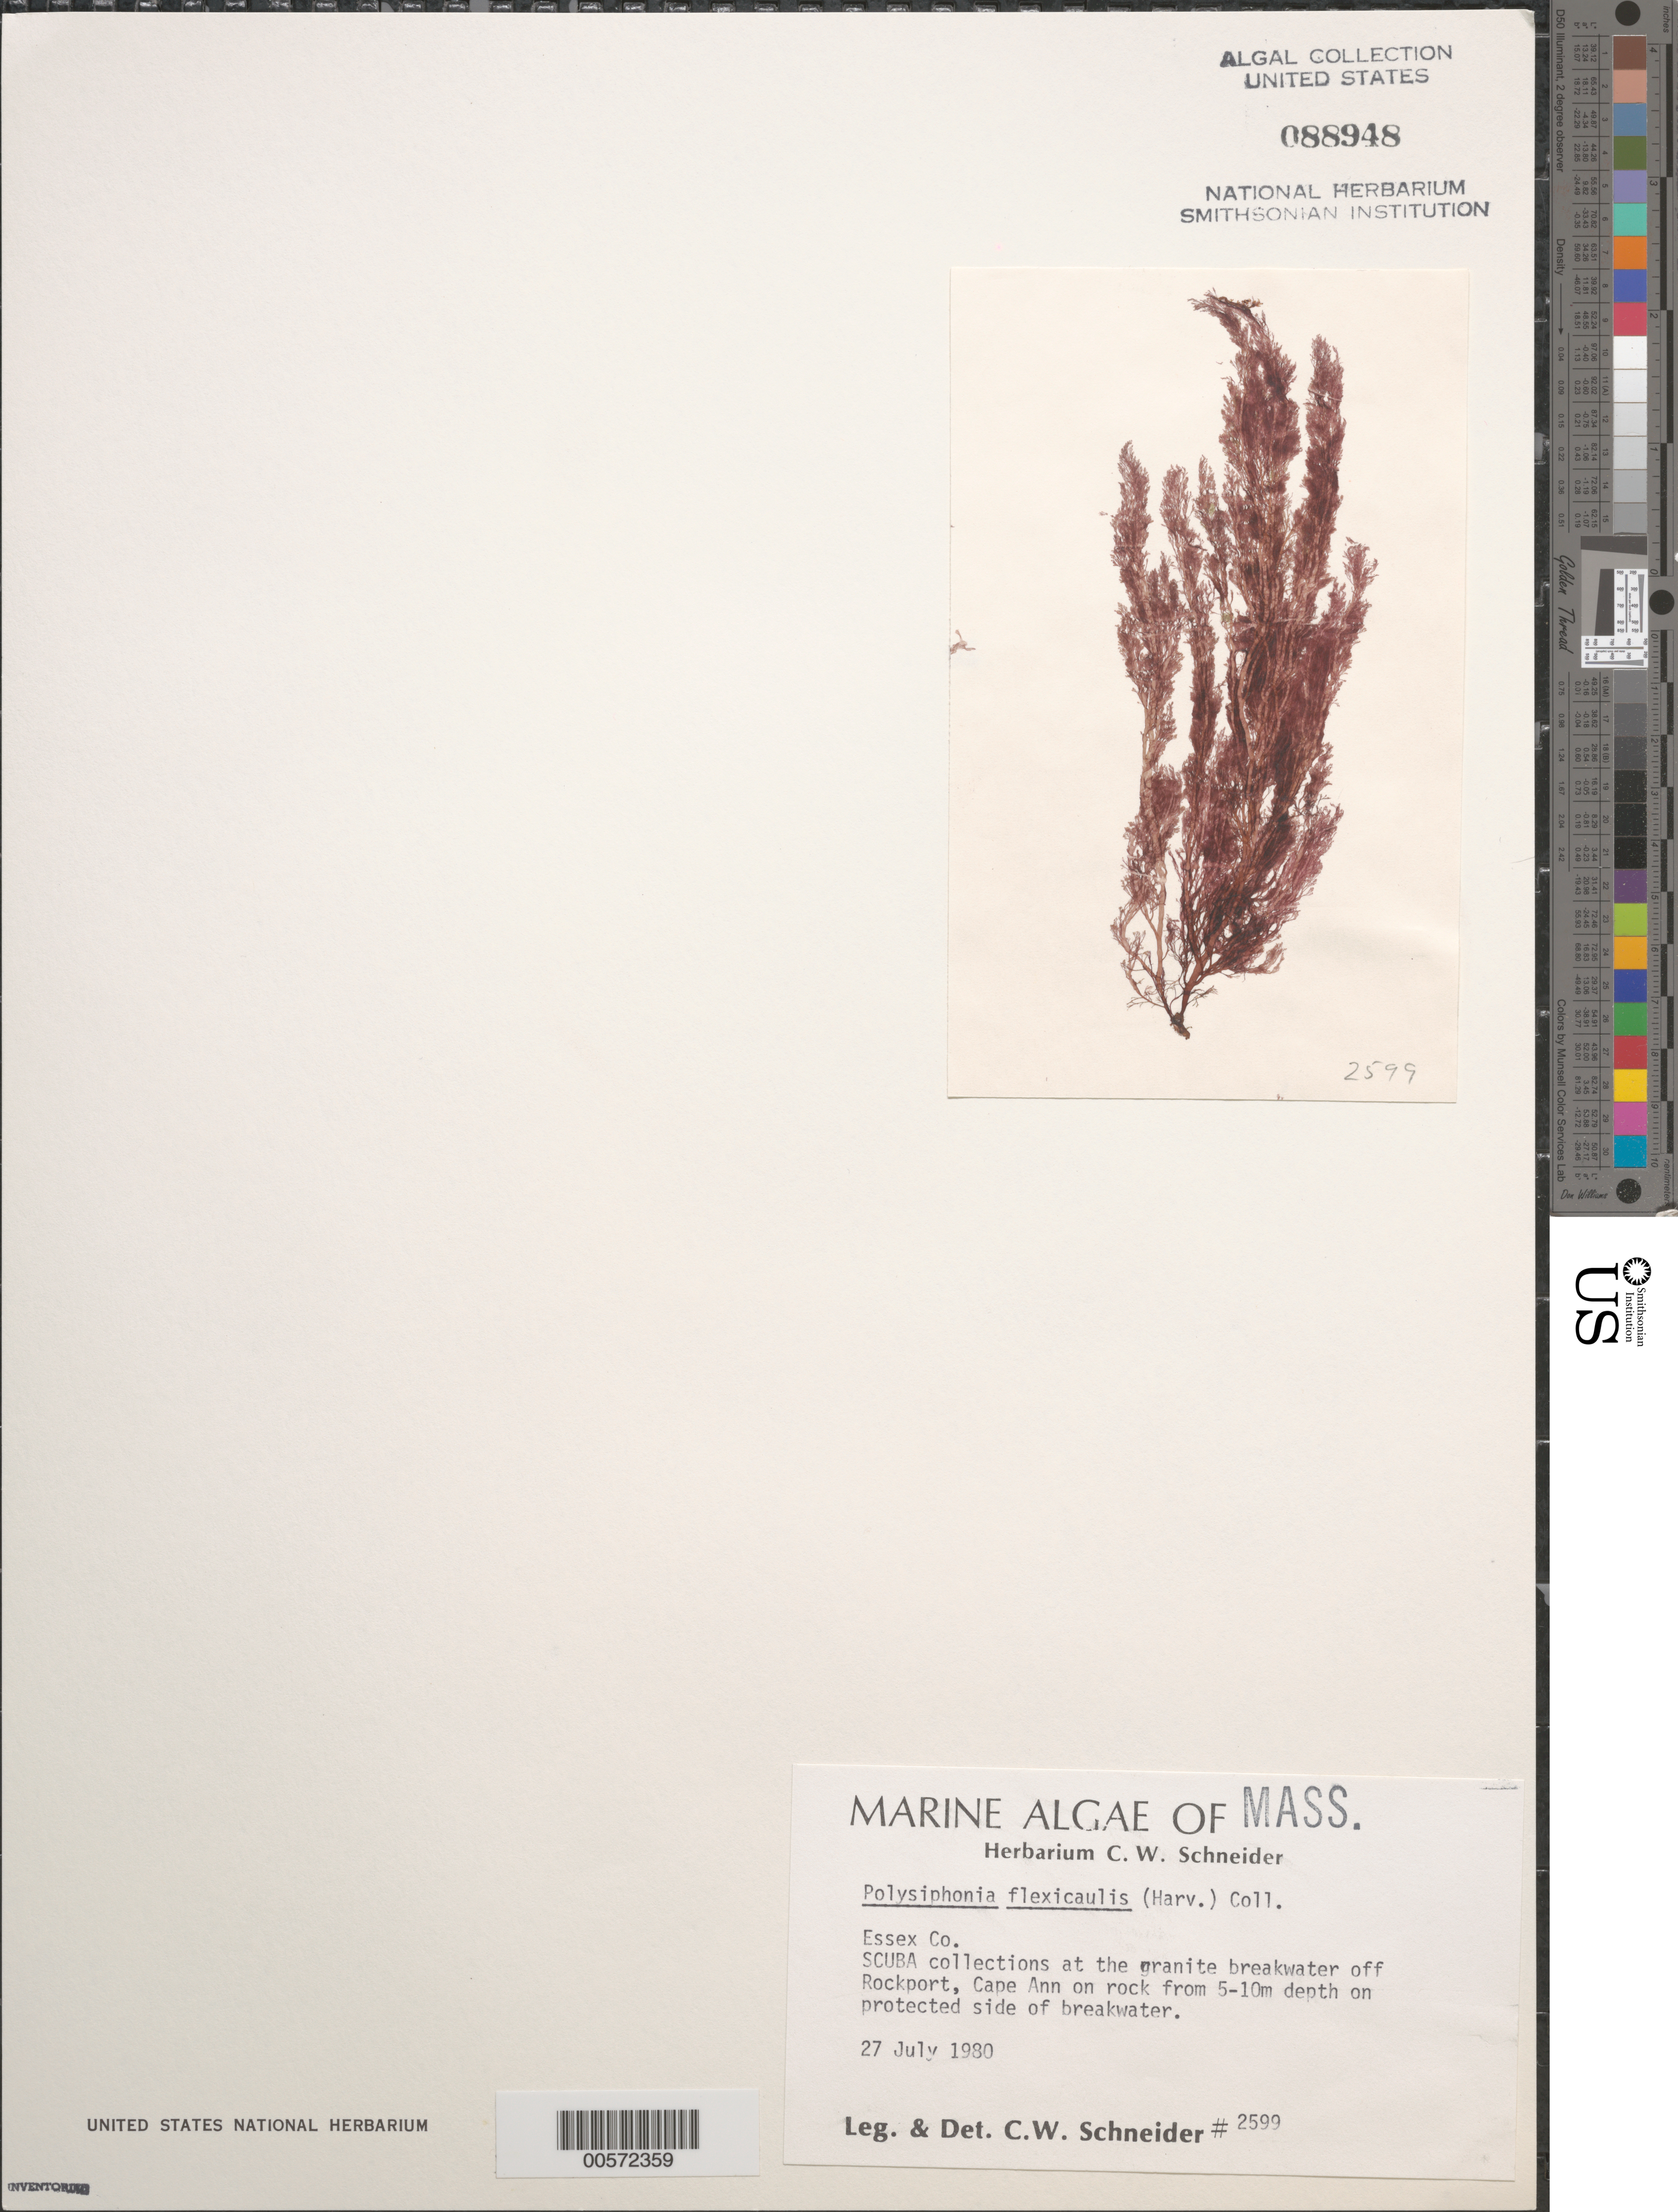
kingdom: Plantae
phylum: Rhodophyta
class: Florideophyceae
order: Ceramiales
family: Rhodomelaceae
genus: Polysiphonia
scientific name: Polysiphonia flexicaulis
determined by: Schneider, C. W.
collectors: C. W. Schneider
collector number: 2599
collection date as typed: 27 Jul 1980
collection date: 1980-07-27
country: United States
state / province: Massachusetts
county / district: Essex County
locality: Cape Ann, off Rockport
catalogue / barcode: US 88948